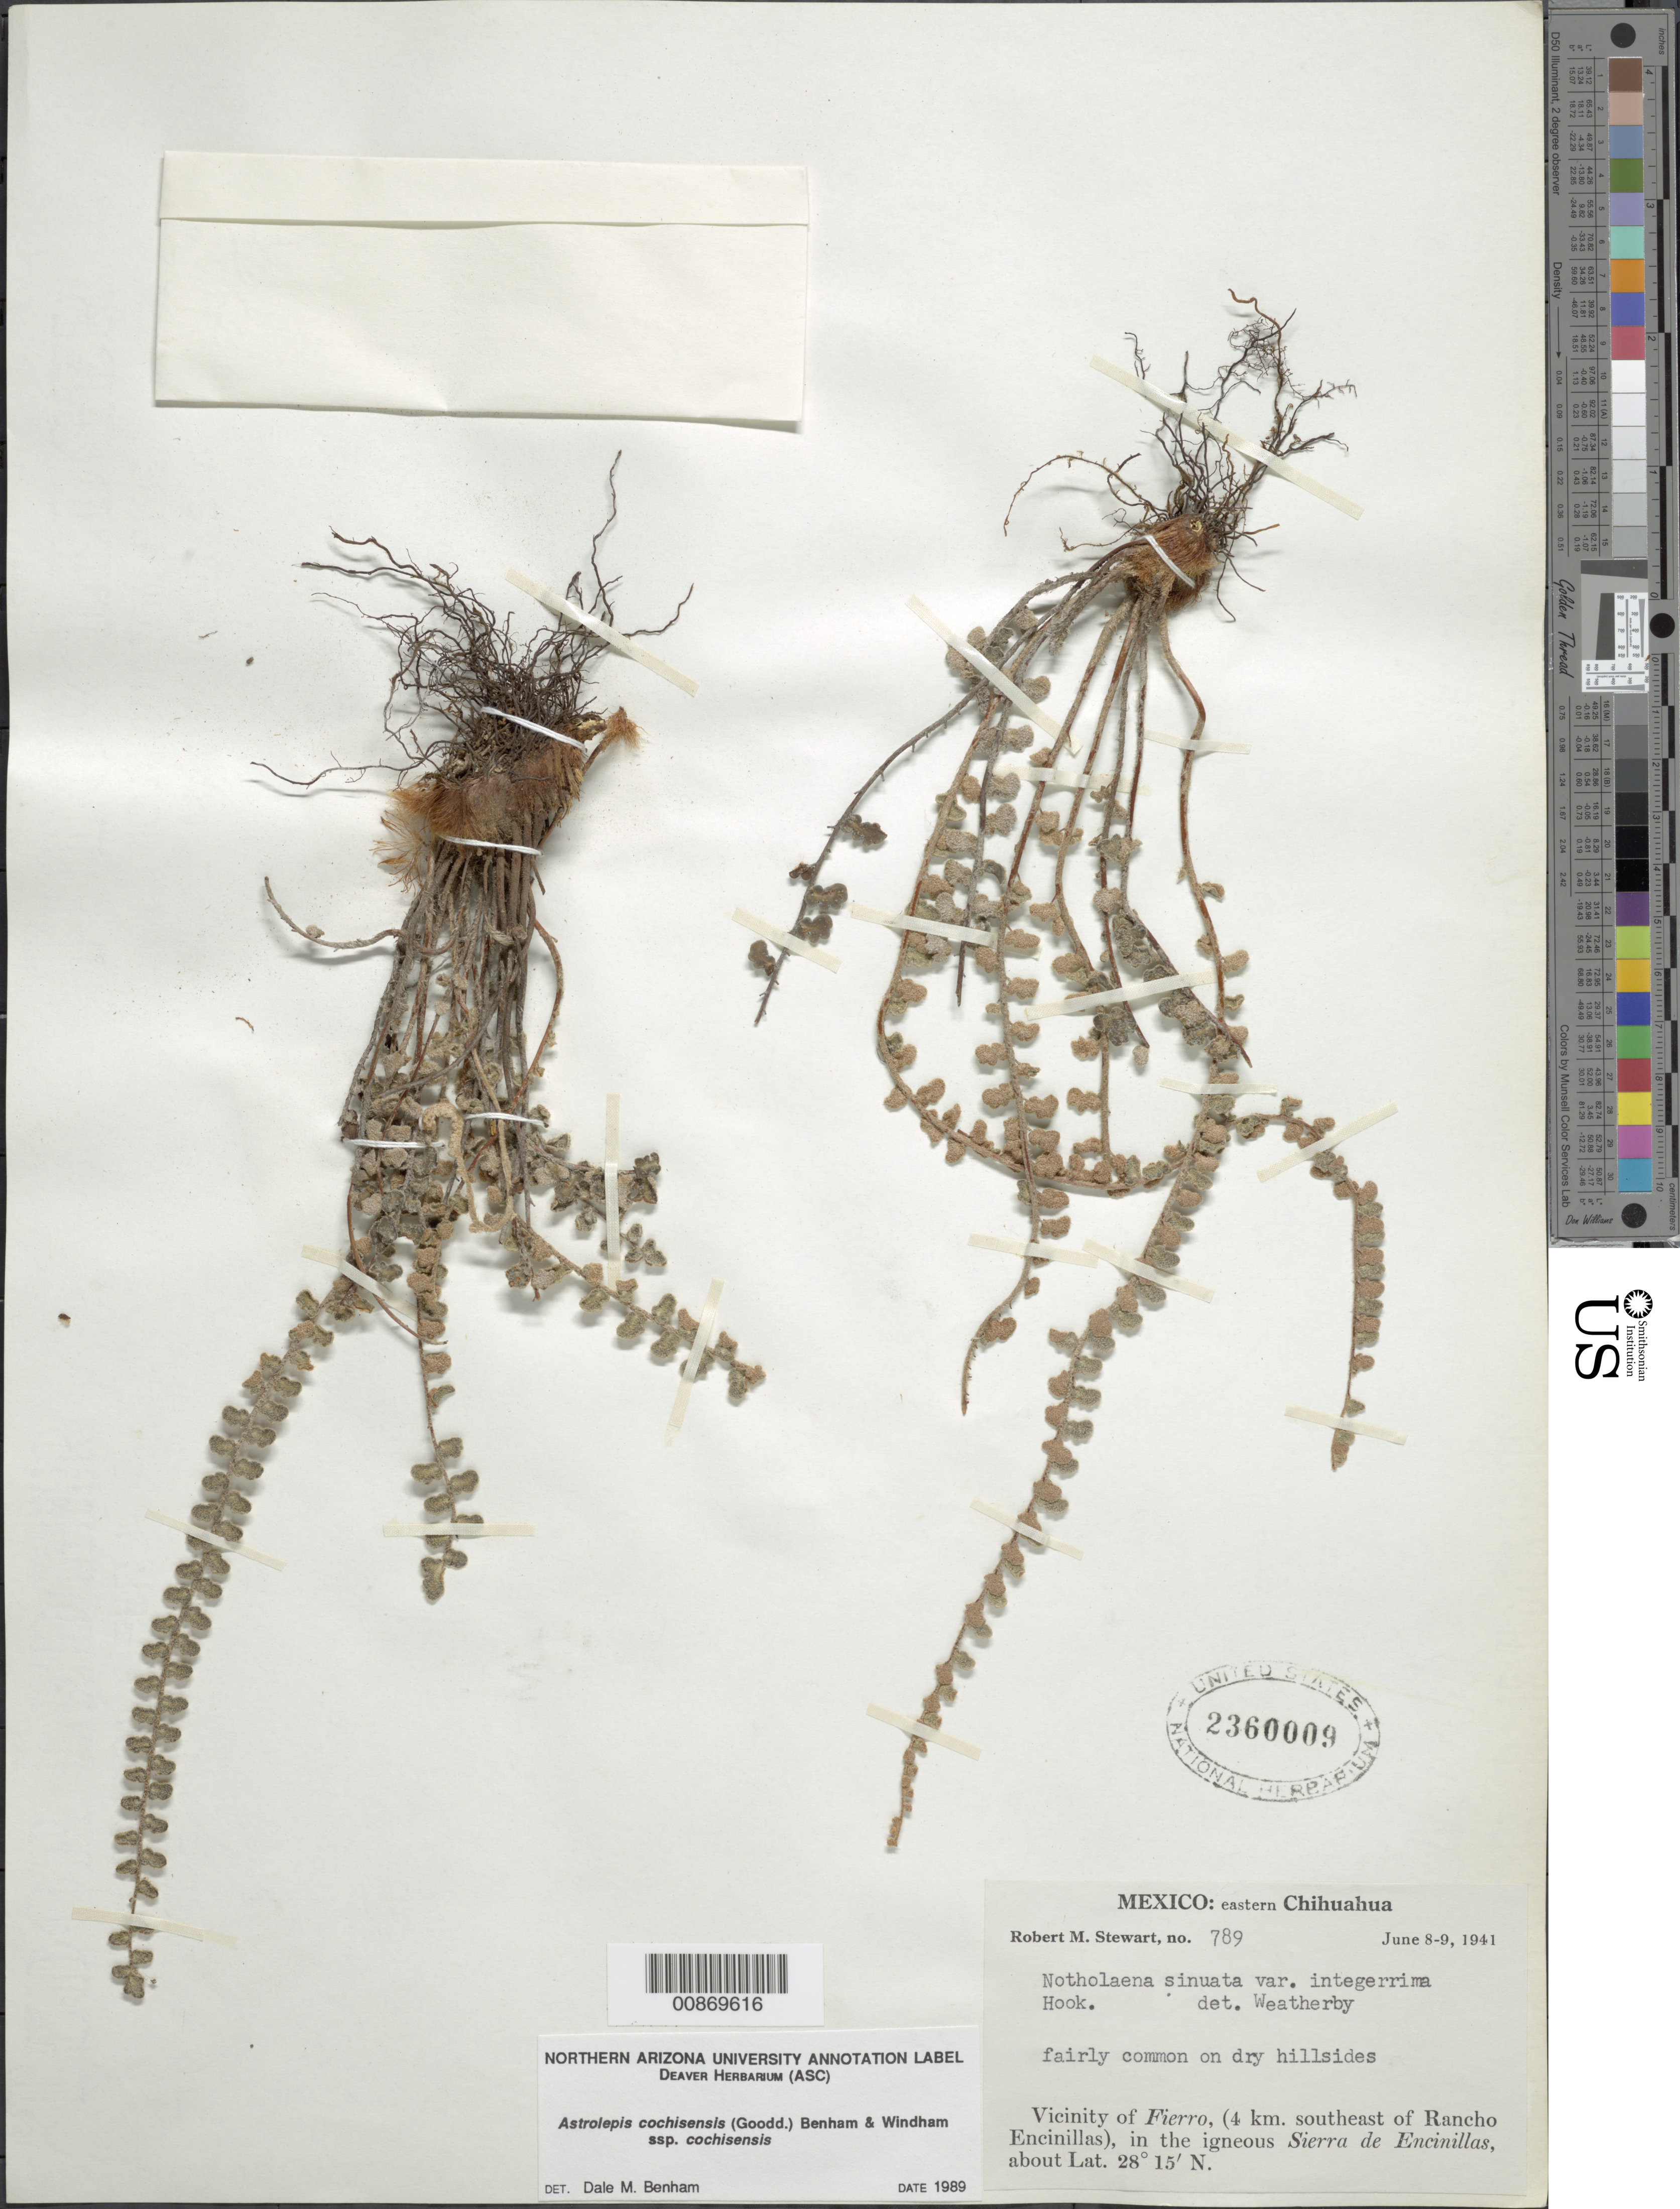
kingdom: Plantae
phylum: Tracheophyta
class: Polypodiopsida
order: Polypodiales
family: Pteridaceae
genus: Astrolepis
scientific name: Astrolepis cochisensis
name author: (C.O. Goodd.) D.M. Benham & Windham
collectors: R. M. Stewart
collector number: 789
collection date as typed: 08 Jun 1941 to 09 Jun 1941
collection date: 1941-06-08/1941-06-09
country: Mexico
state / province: Chihuahua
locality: Vicinity of Fierro, (4 km. southeast of Rancho Encinillas), in the igneous Sierra de Encinillas. Eastern Chihuahua.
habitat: Fairly common on dry hillsides.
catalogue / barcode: US 2360009